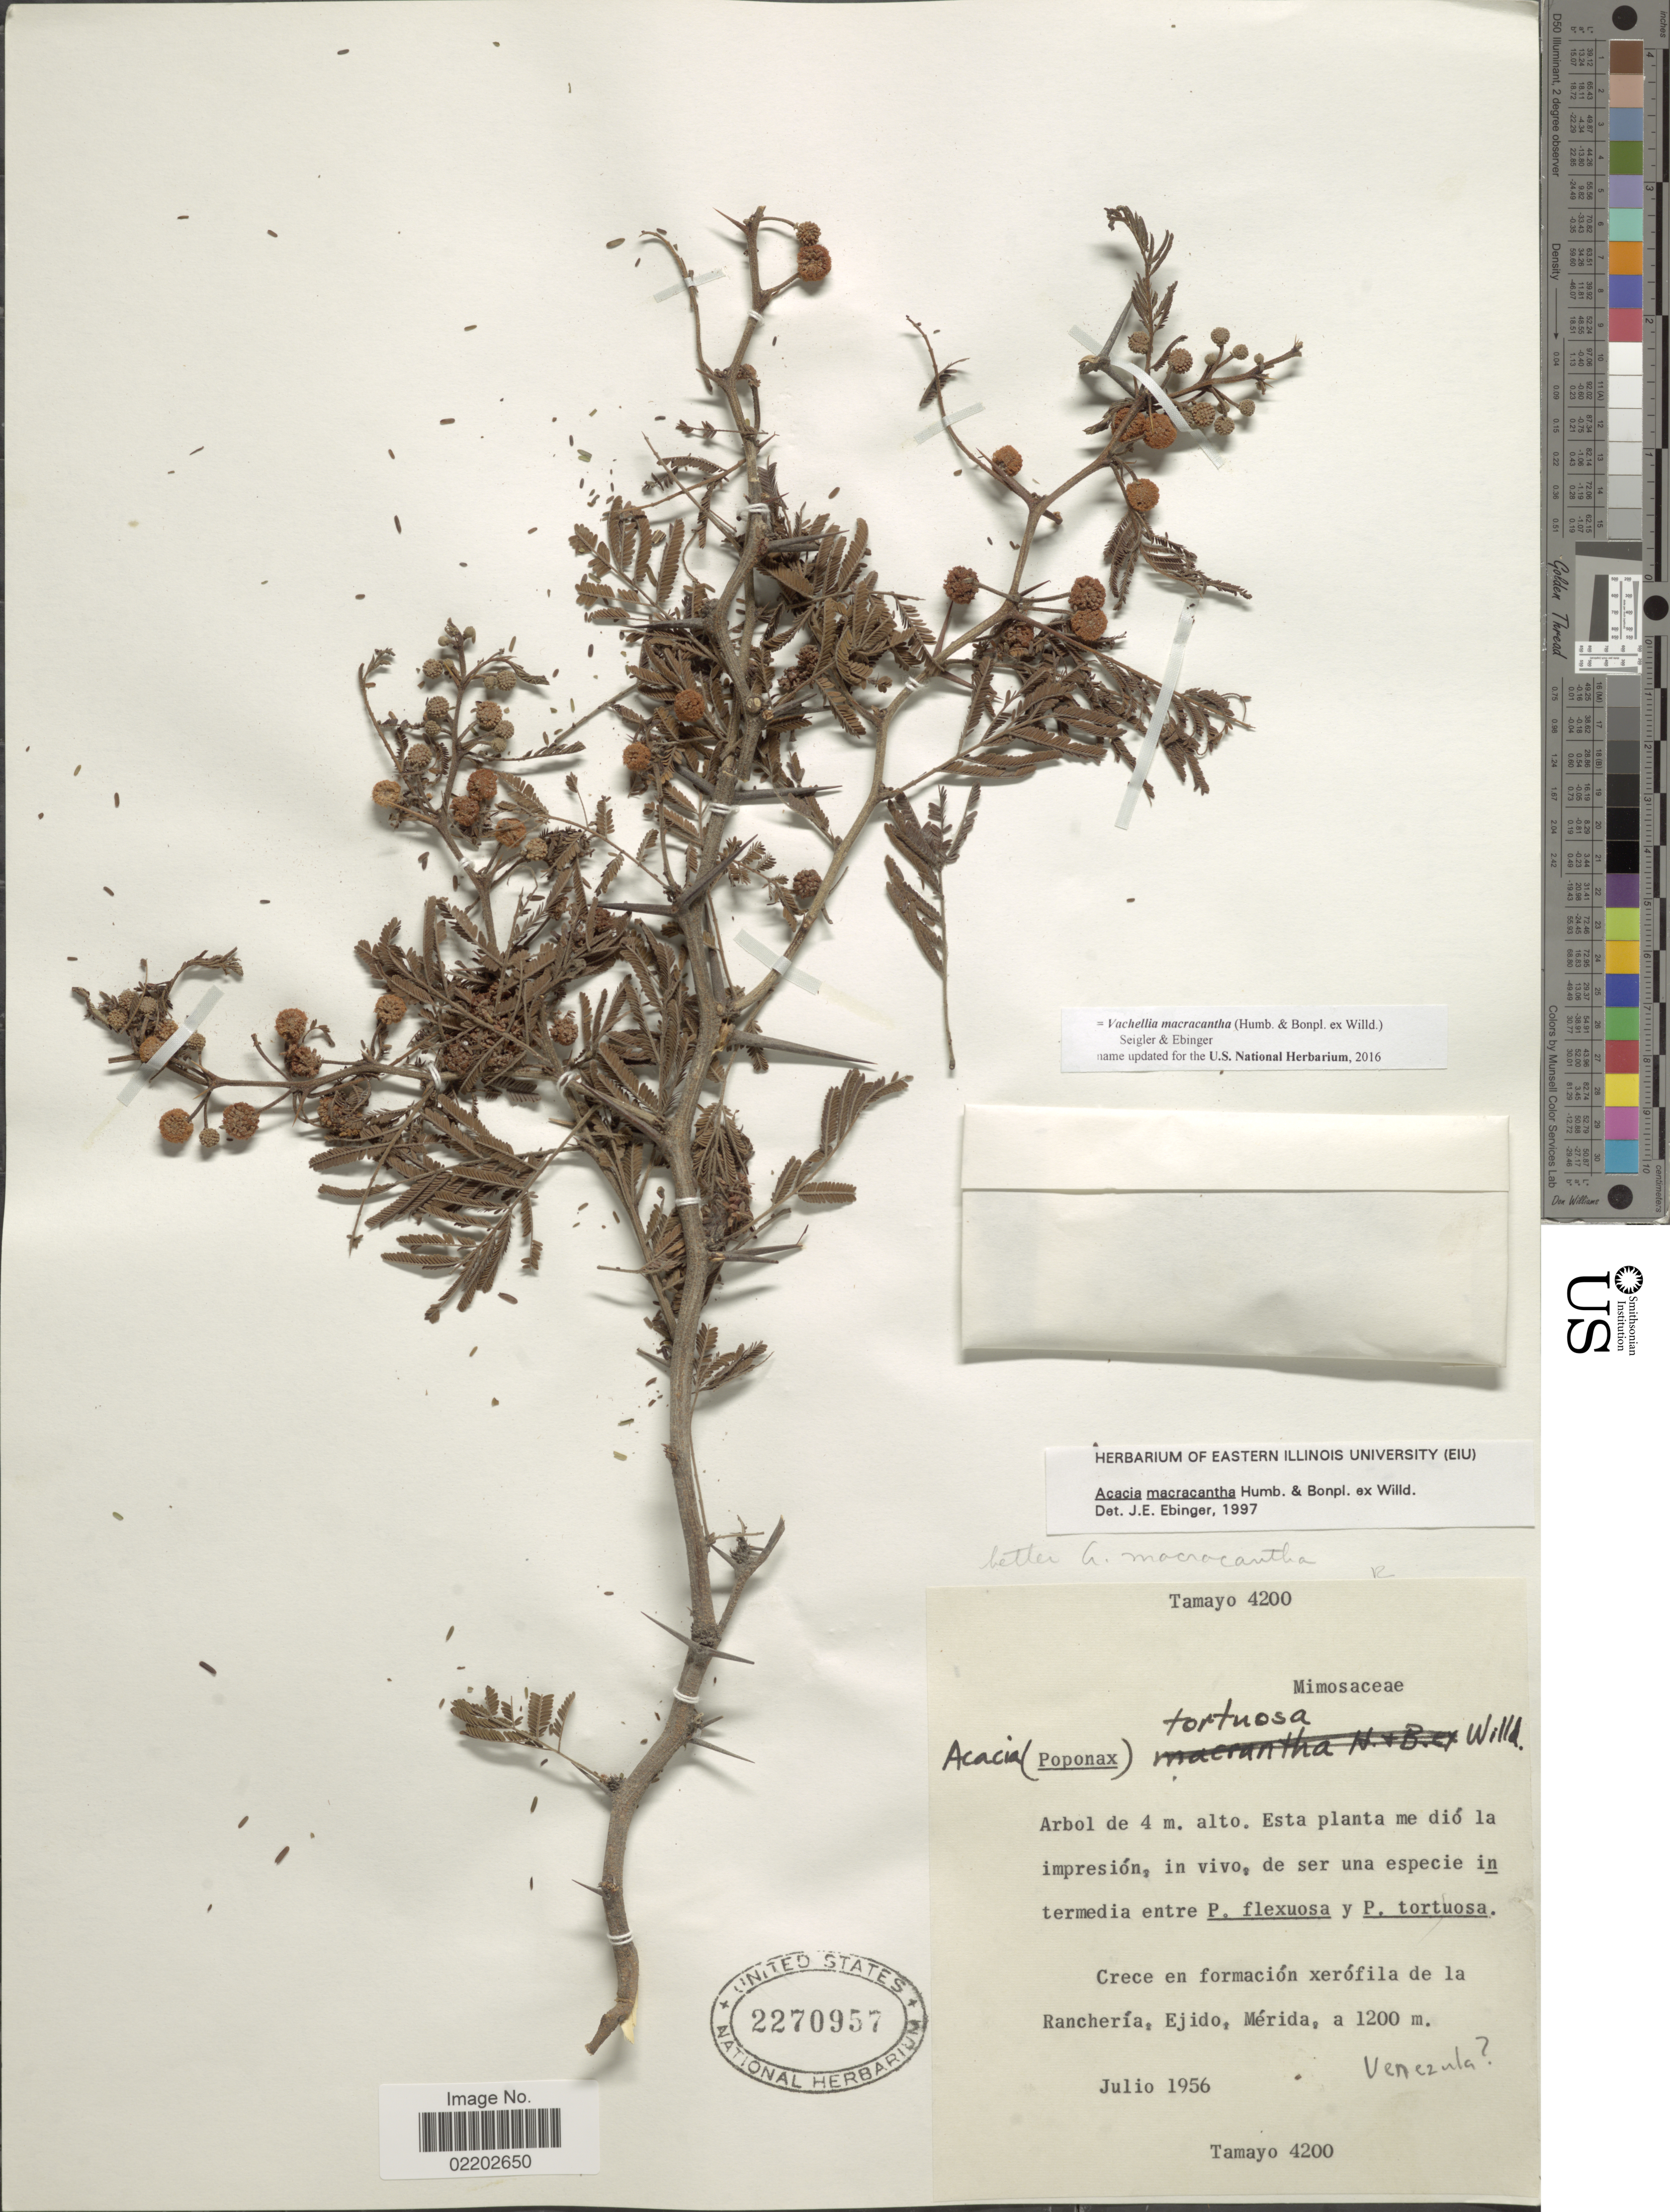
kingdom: Plantae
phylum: Tracheophyta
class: Magnoliopsida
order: Fabales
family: Fabaceae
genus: Vachellia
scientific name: Vachellia macracantha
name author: (Humb. & Bonpl. ex Willd.) Seigler & Ebinger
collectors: -. Tamayo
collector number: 4200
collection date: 1956-07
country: Venezuela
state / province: Mérida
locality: Crece en formacion xerofila de la Rancheria, Ejido, Merido.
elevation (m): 1200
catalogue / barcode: US 2270957